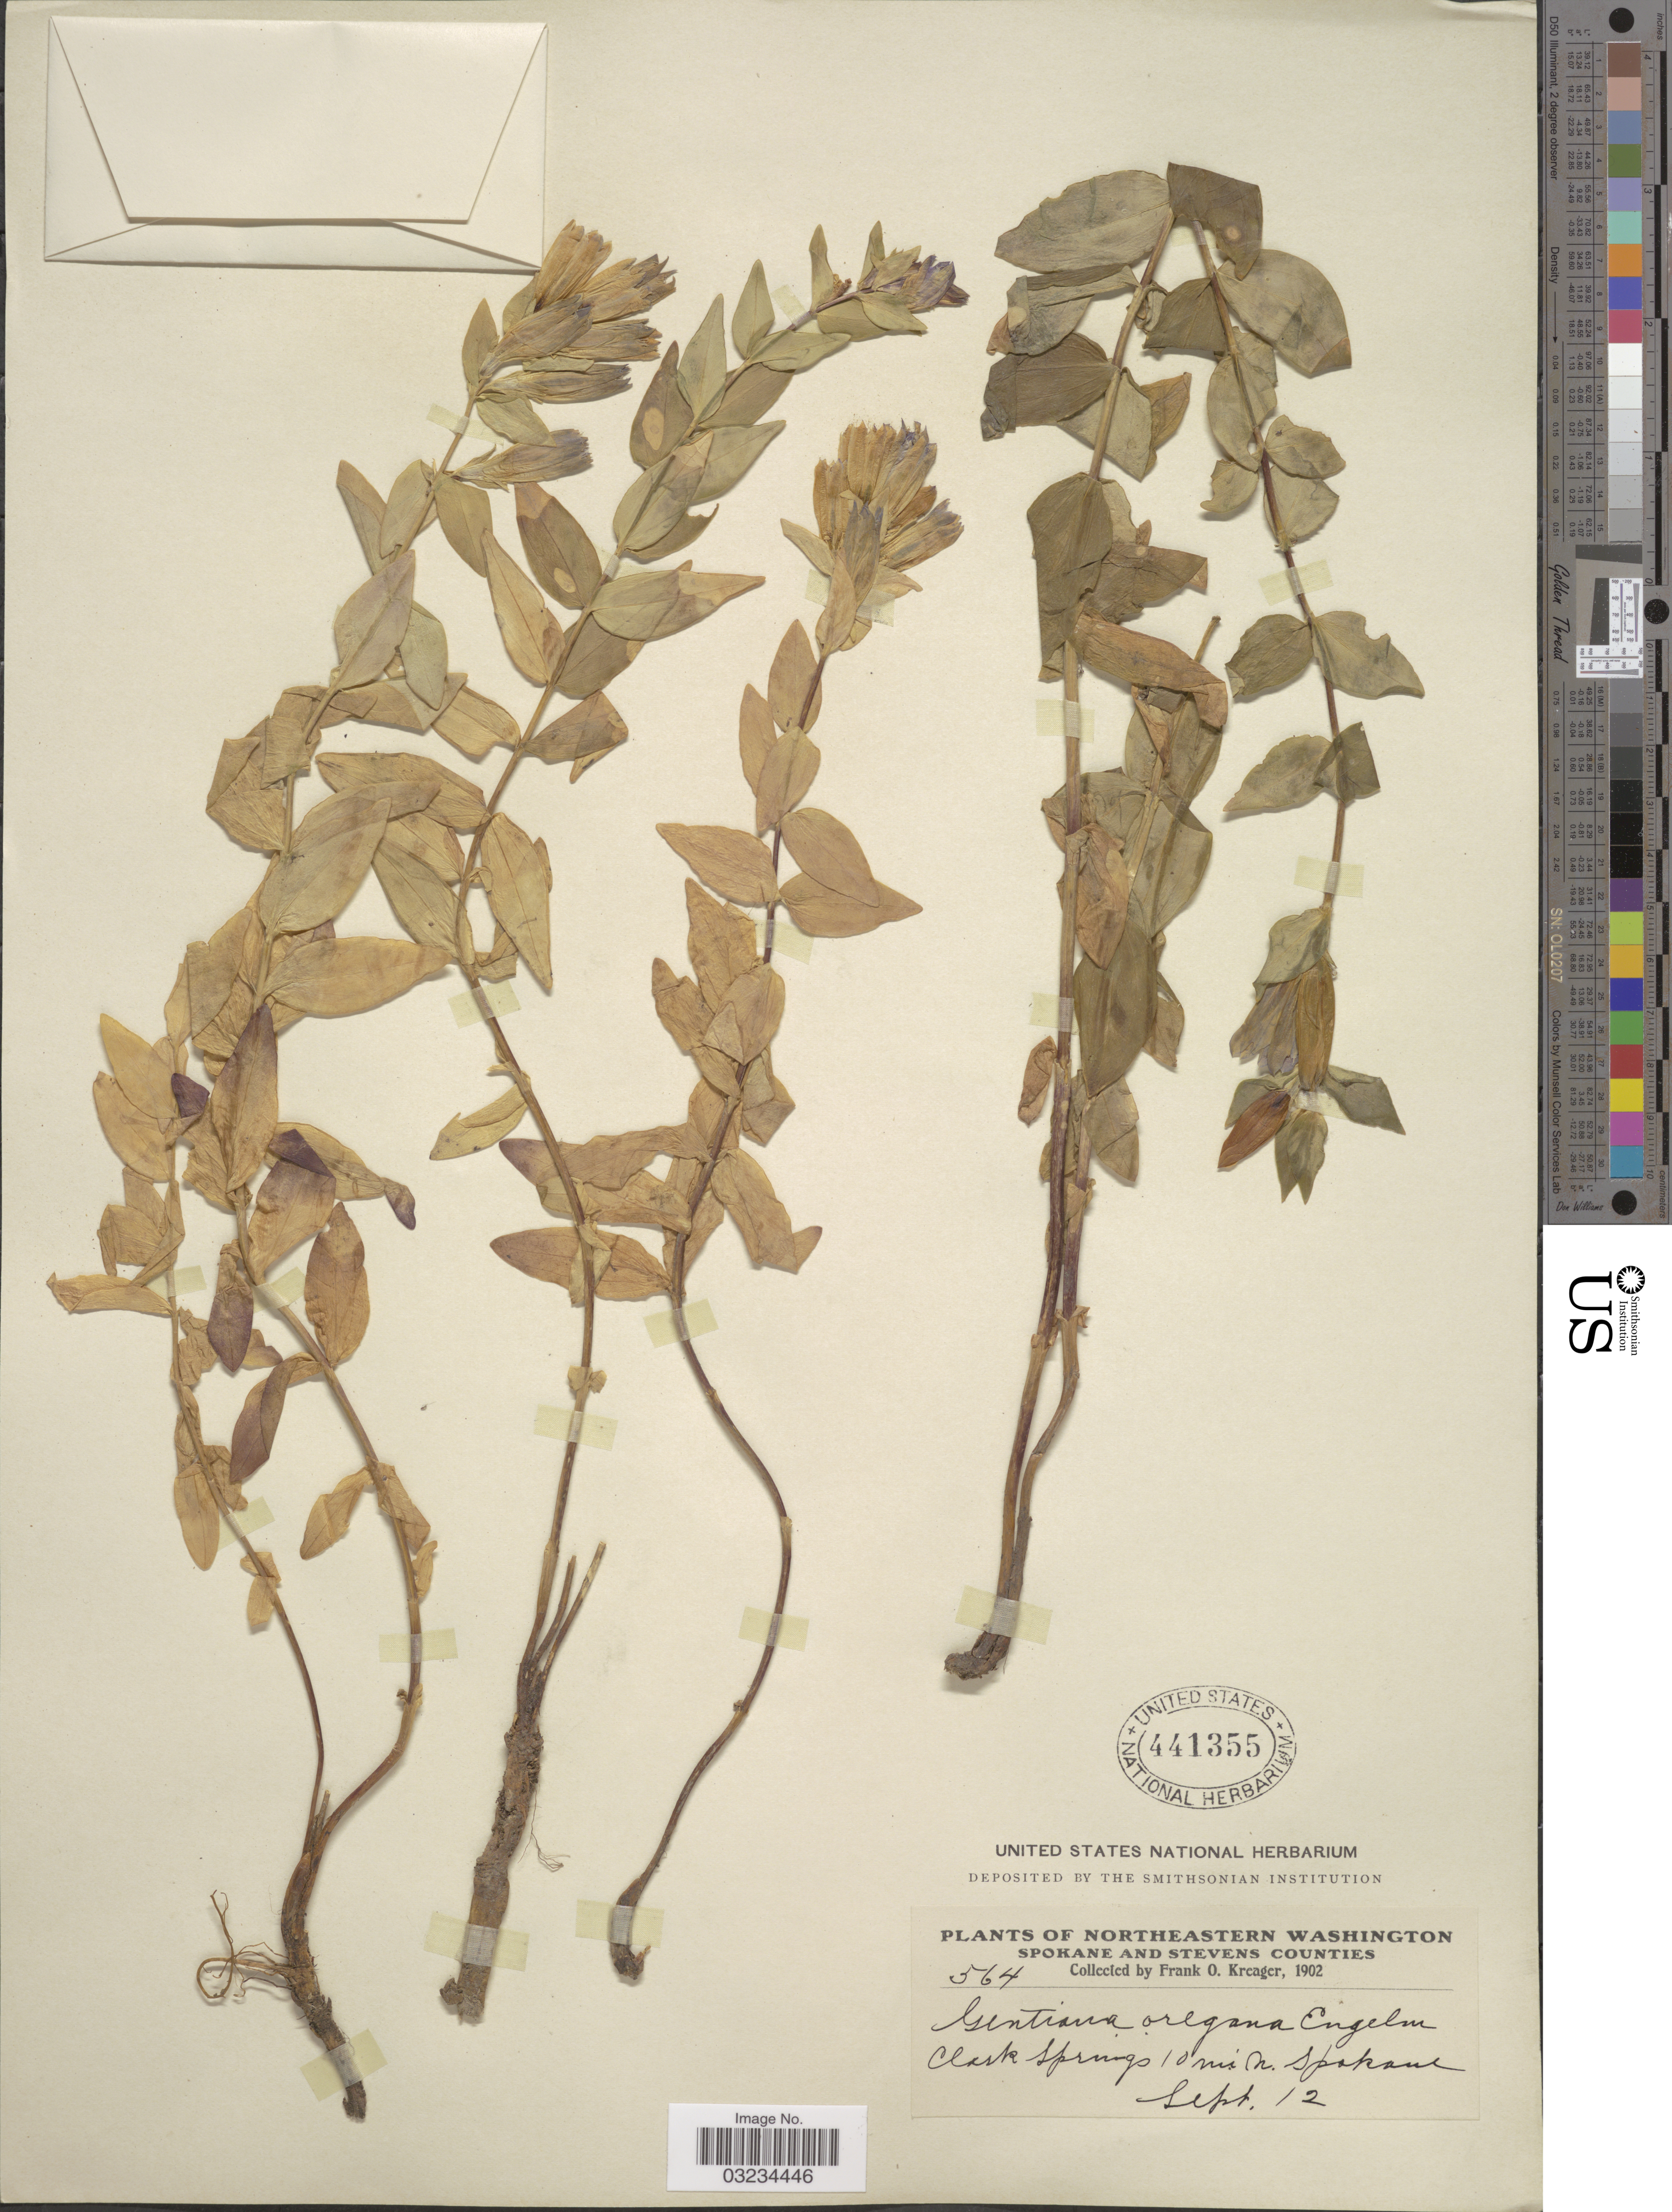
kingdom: Plantae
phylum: Tracheophyta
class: Magnoliopsida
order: Gentianales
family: Gentianaceae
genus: Gentiana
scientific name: Gentiana oregana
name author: Engelm. ex A. Gray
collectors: F. Kreager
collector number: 564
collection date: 1902-09-12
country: United States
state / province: Washington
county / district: Spokane / Stevens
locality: Northeastern Washington Spokane and Stevens Counties. Clark Springs 10 mi N. Spokane.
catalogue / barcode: US 441355